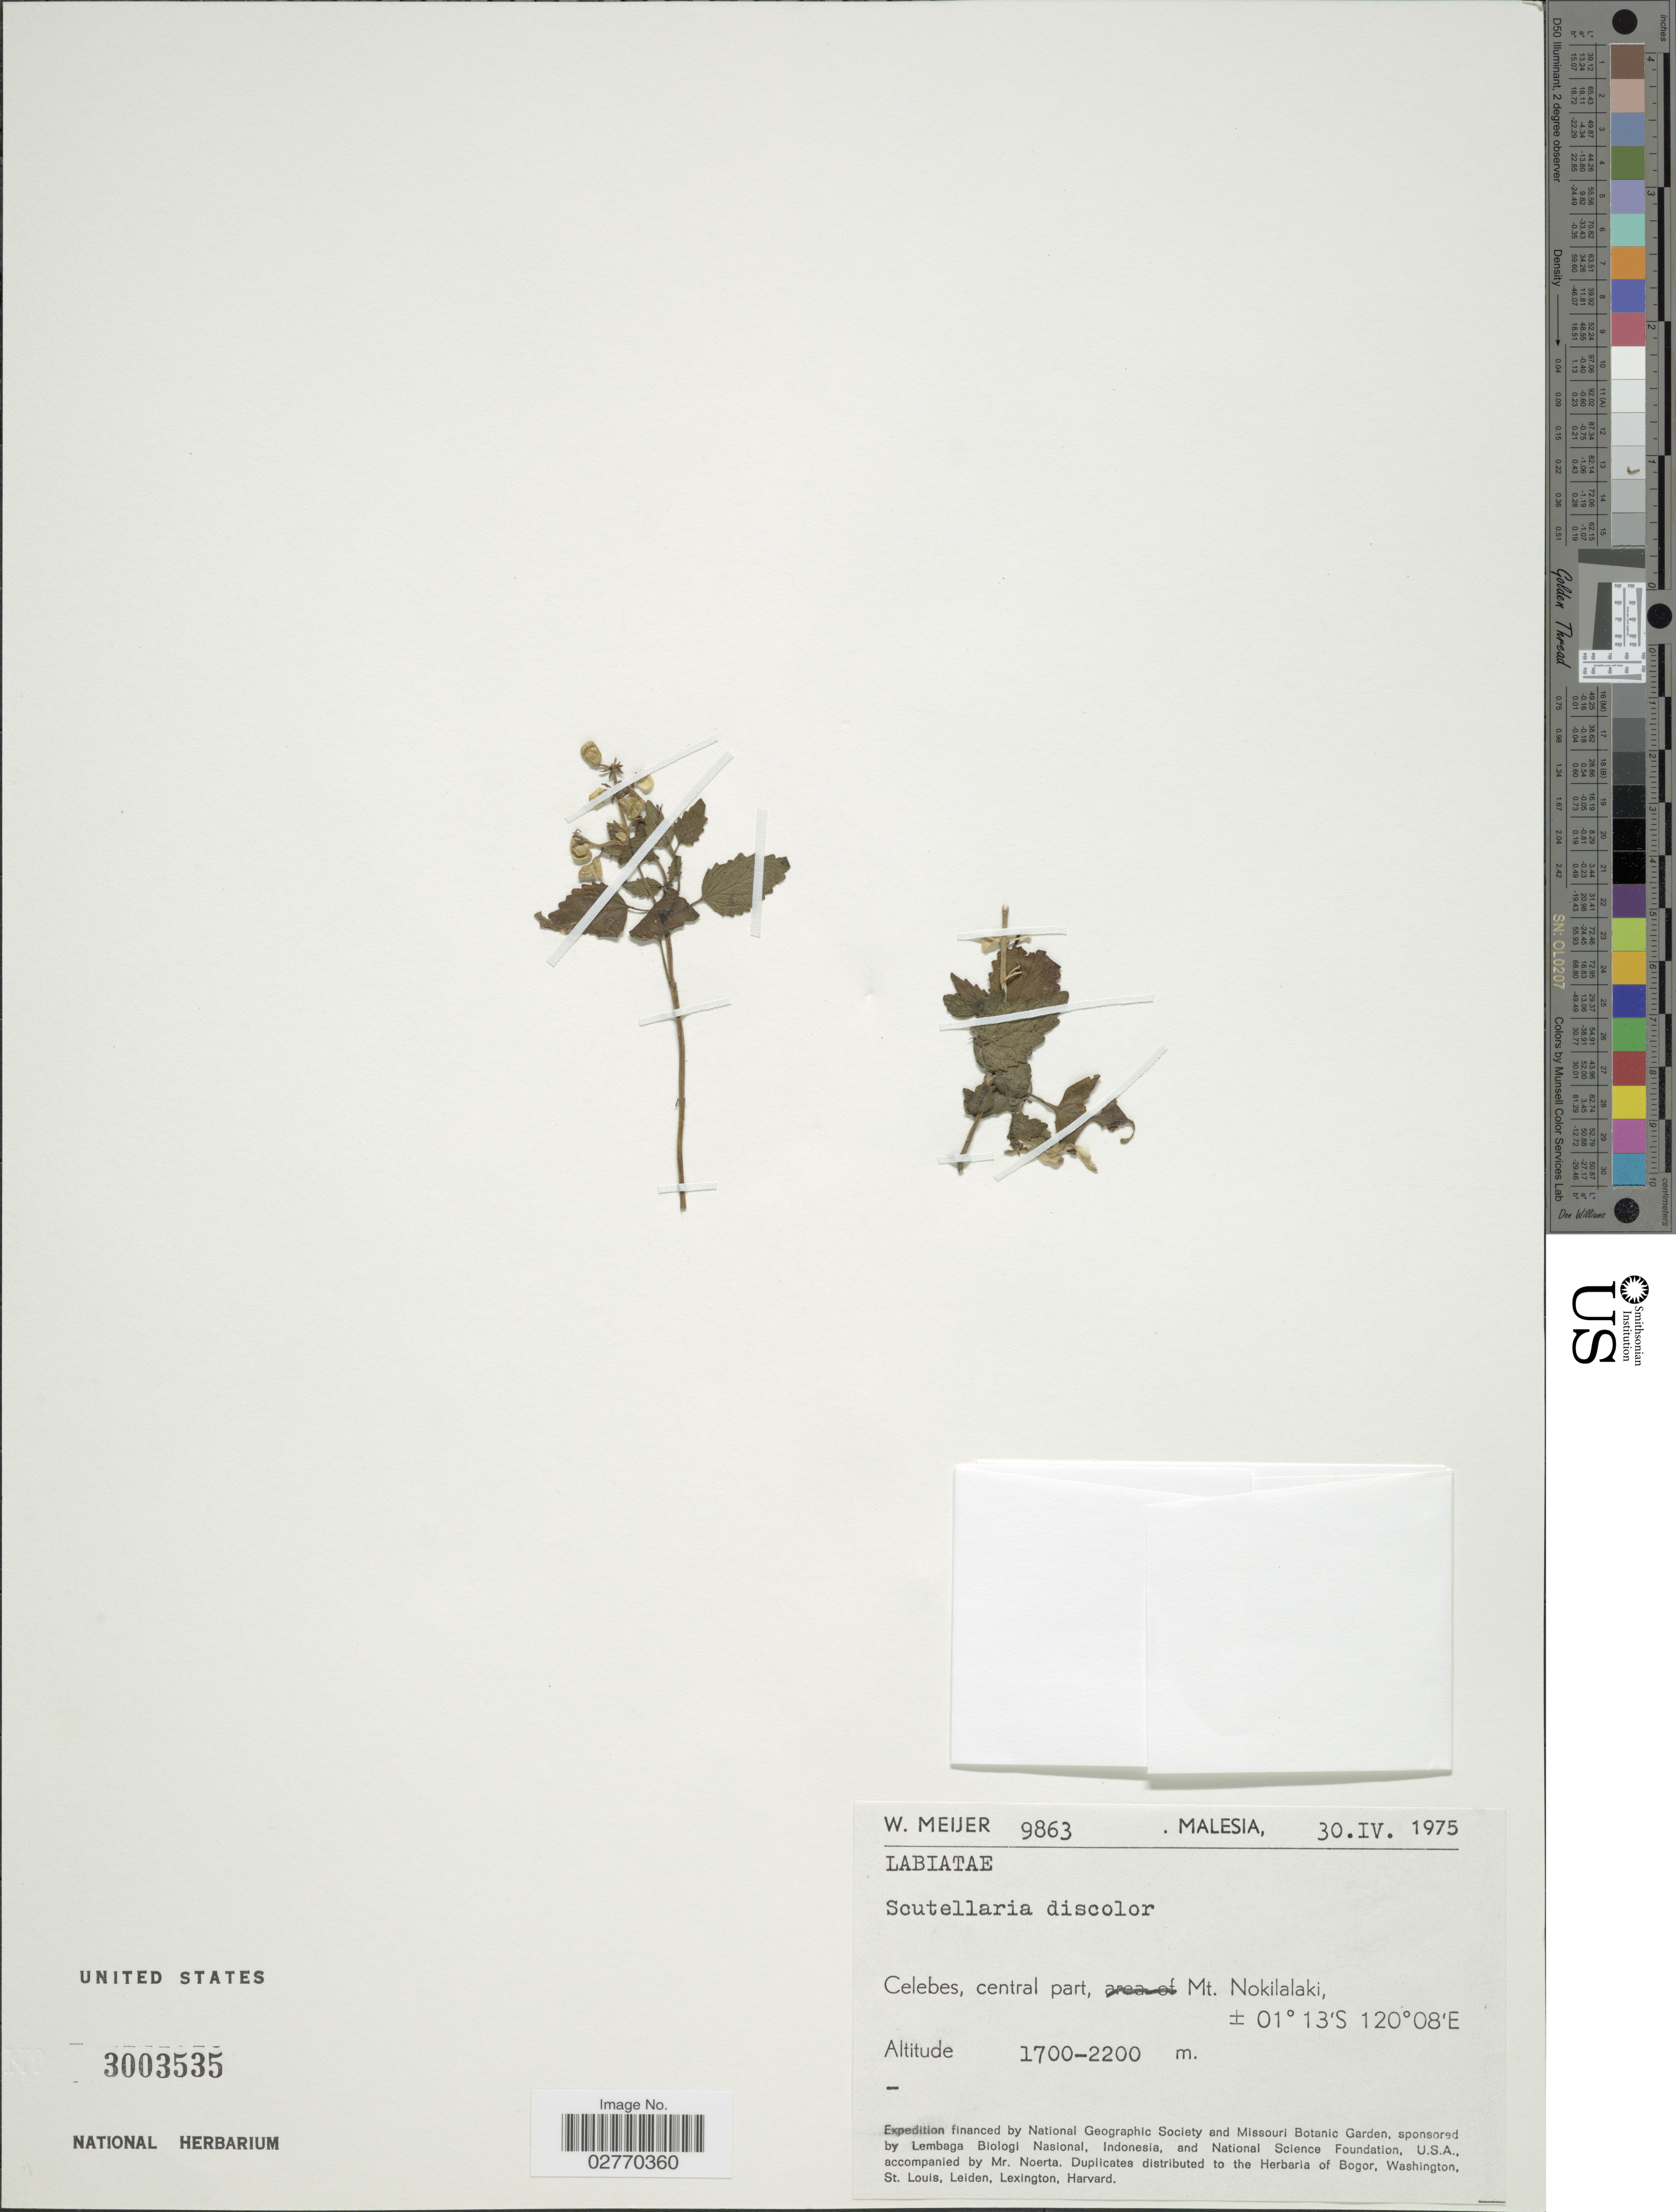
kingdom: Plantae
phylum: Tracheophyta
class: Magnoliopsida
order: Lamiales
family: Lamiaceae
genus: Scutellaria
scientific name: Scutellaria discolor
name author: Colebr.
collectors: W. Meijer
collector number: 9863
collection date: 1975-04-30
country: Malaysia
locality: Malesia. Celebes, central part, Mt. Nokilalaki.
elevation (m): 1700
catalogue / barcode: US 3003535